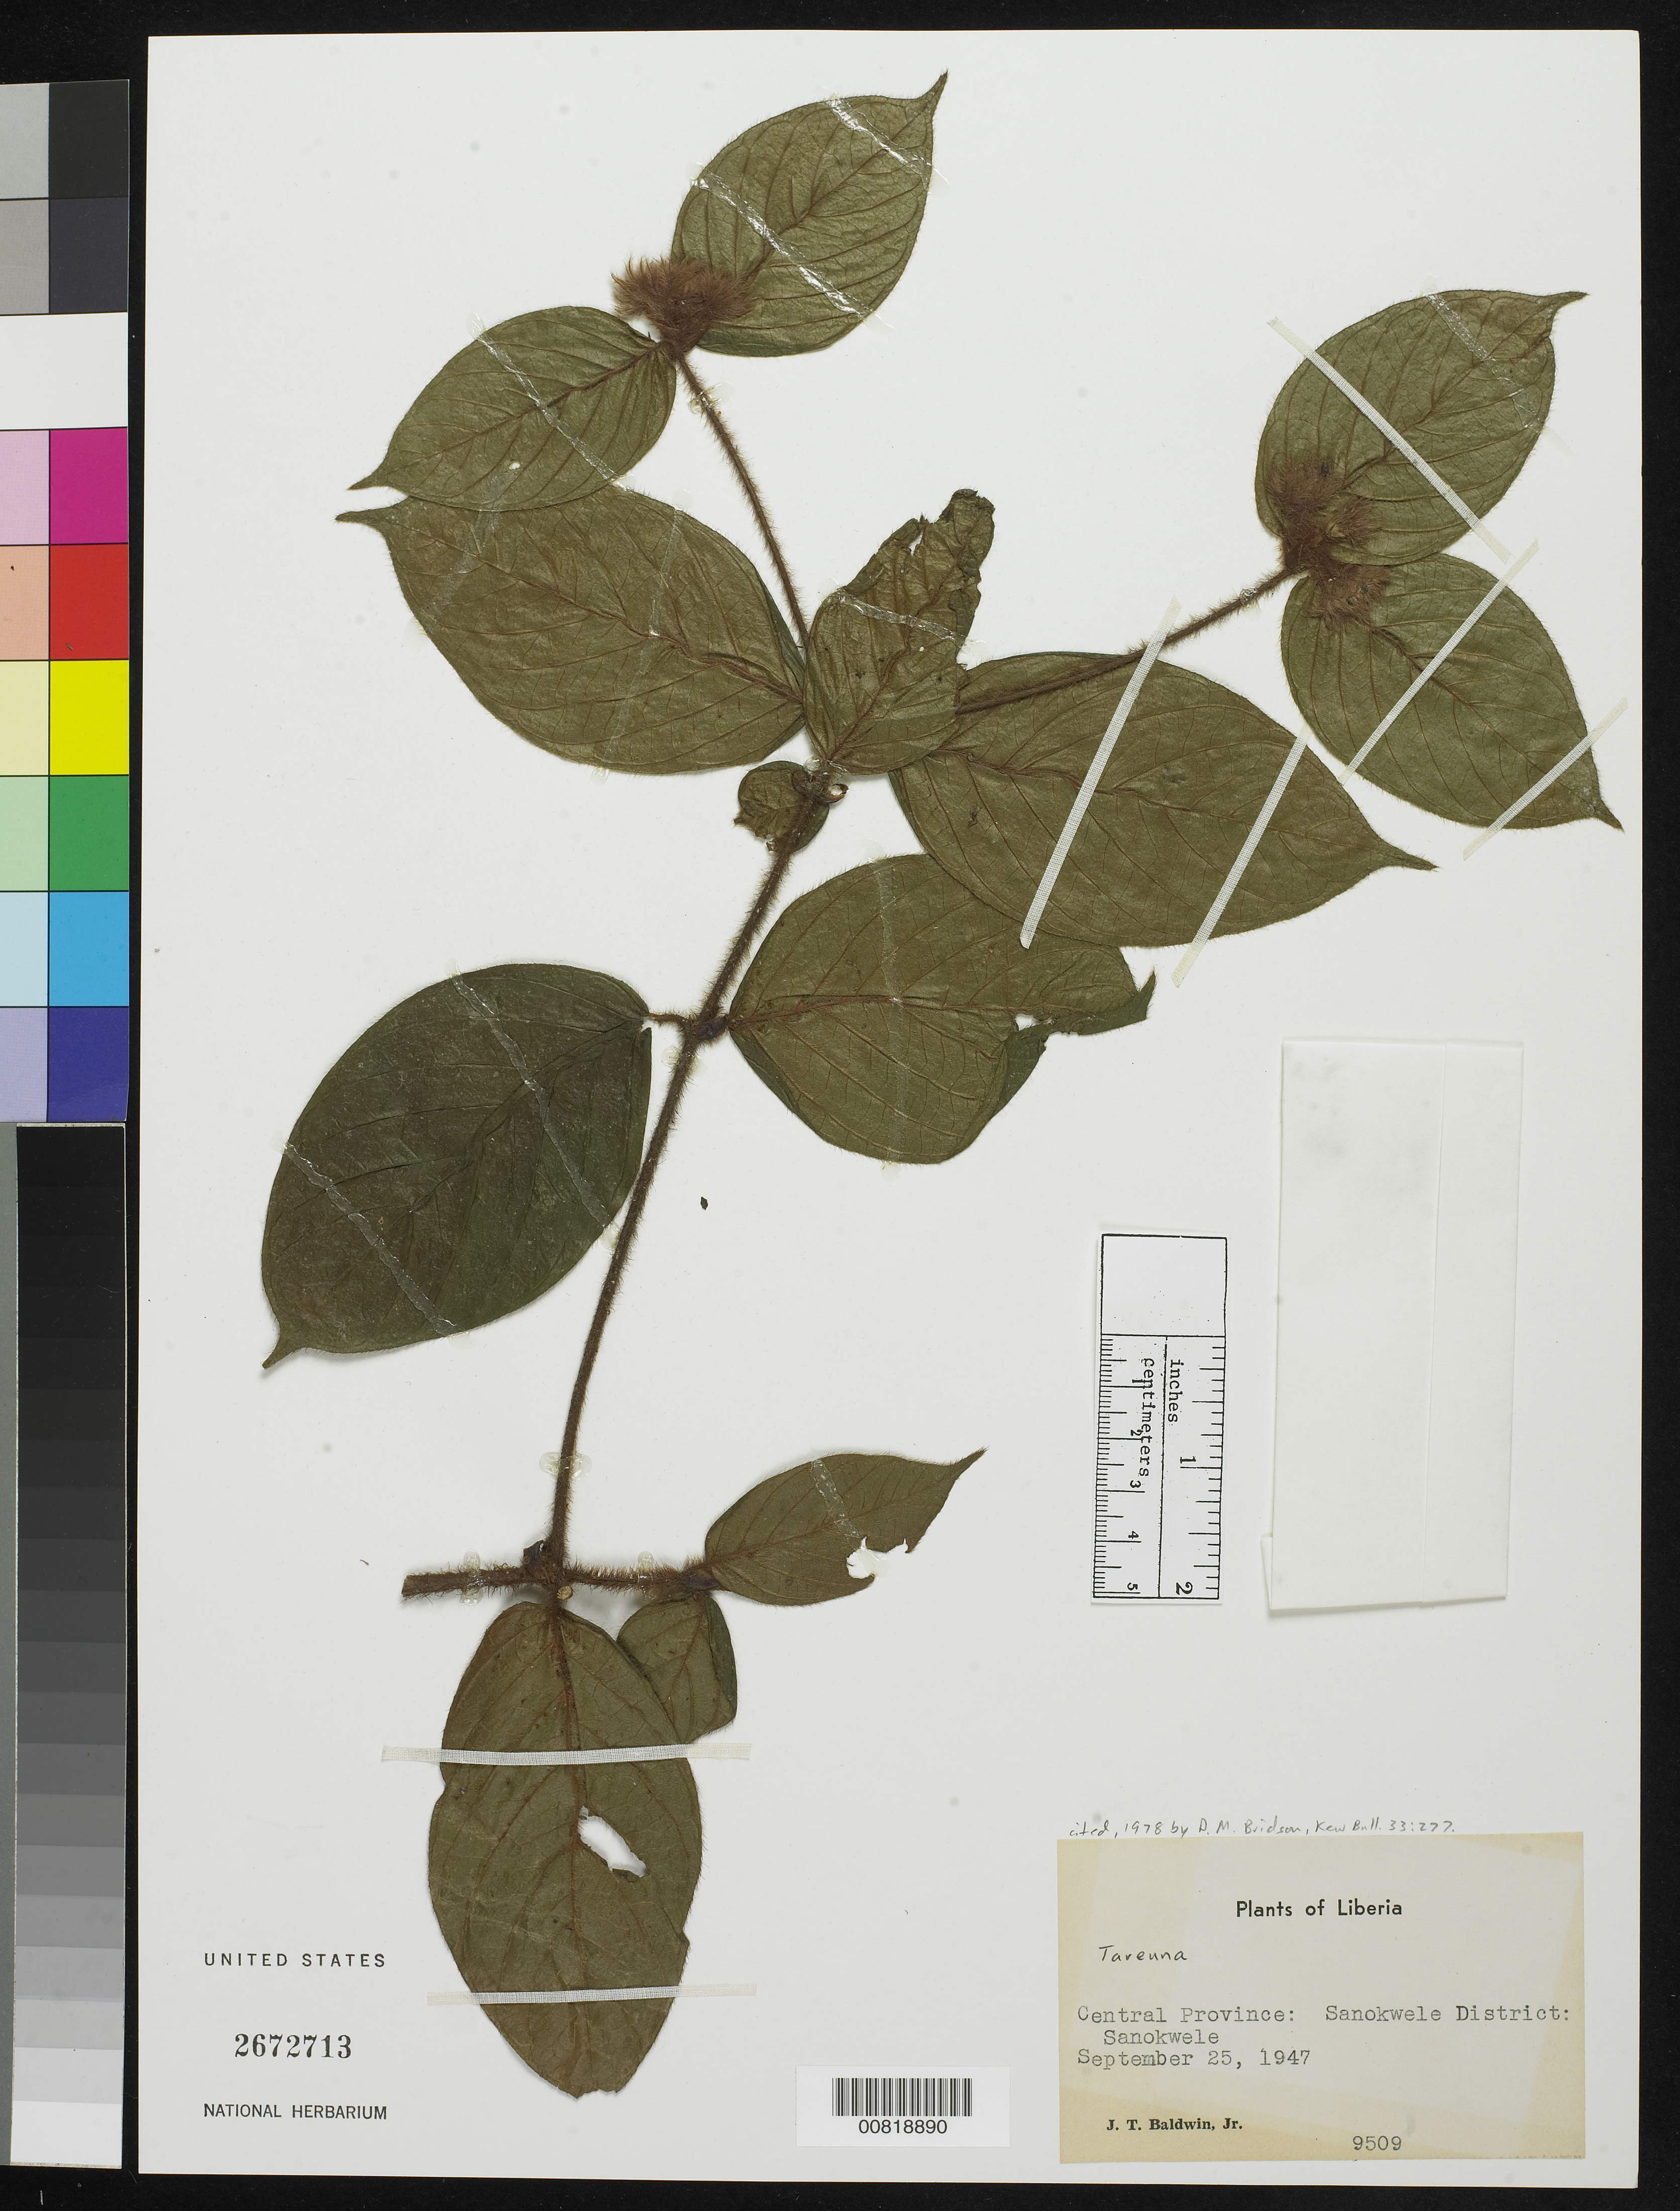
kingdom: Plantae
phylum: Tracheophyta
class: Magnoliopsida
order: Gentianales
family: Rubiaceae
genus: Tarenna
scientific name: Tarenna sp.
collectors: J. T. Baldwin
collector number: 9509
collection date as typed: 25 Sep 1947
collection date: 1947-09-25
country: Liberia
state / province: Nimba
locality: Central Province: Sanokwele District, Sanokwele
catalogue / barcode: US 2672713